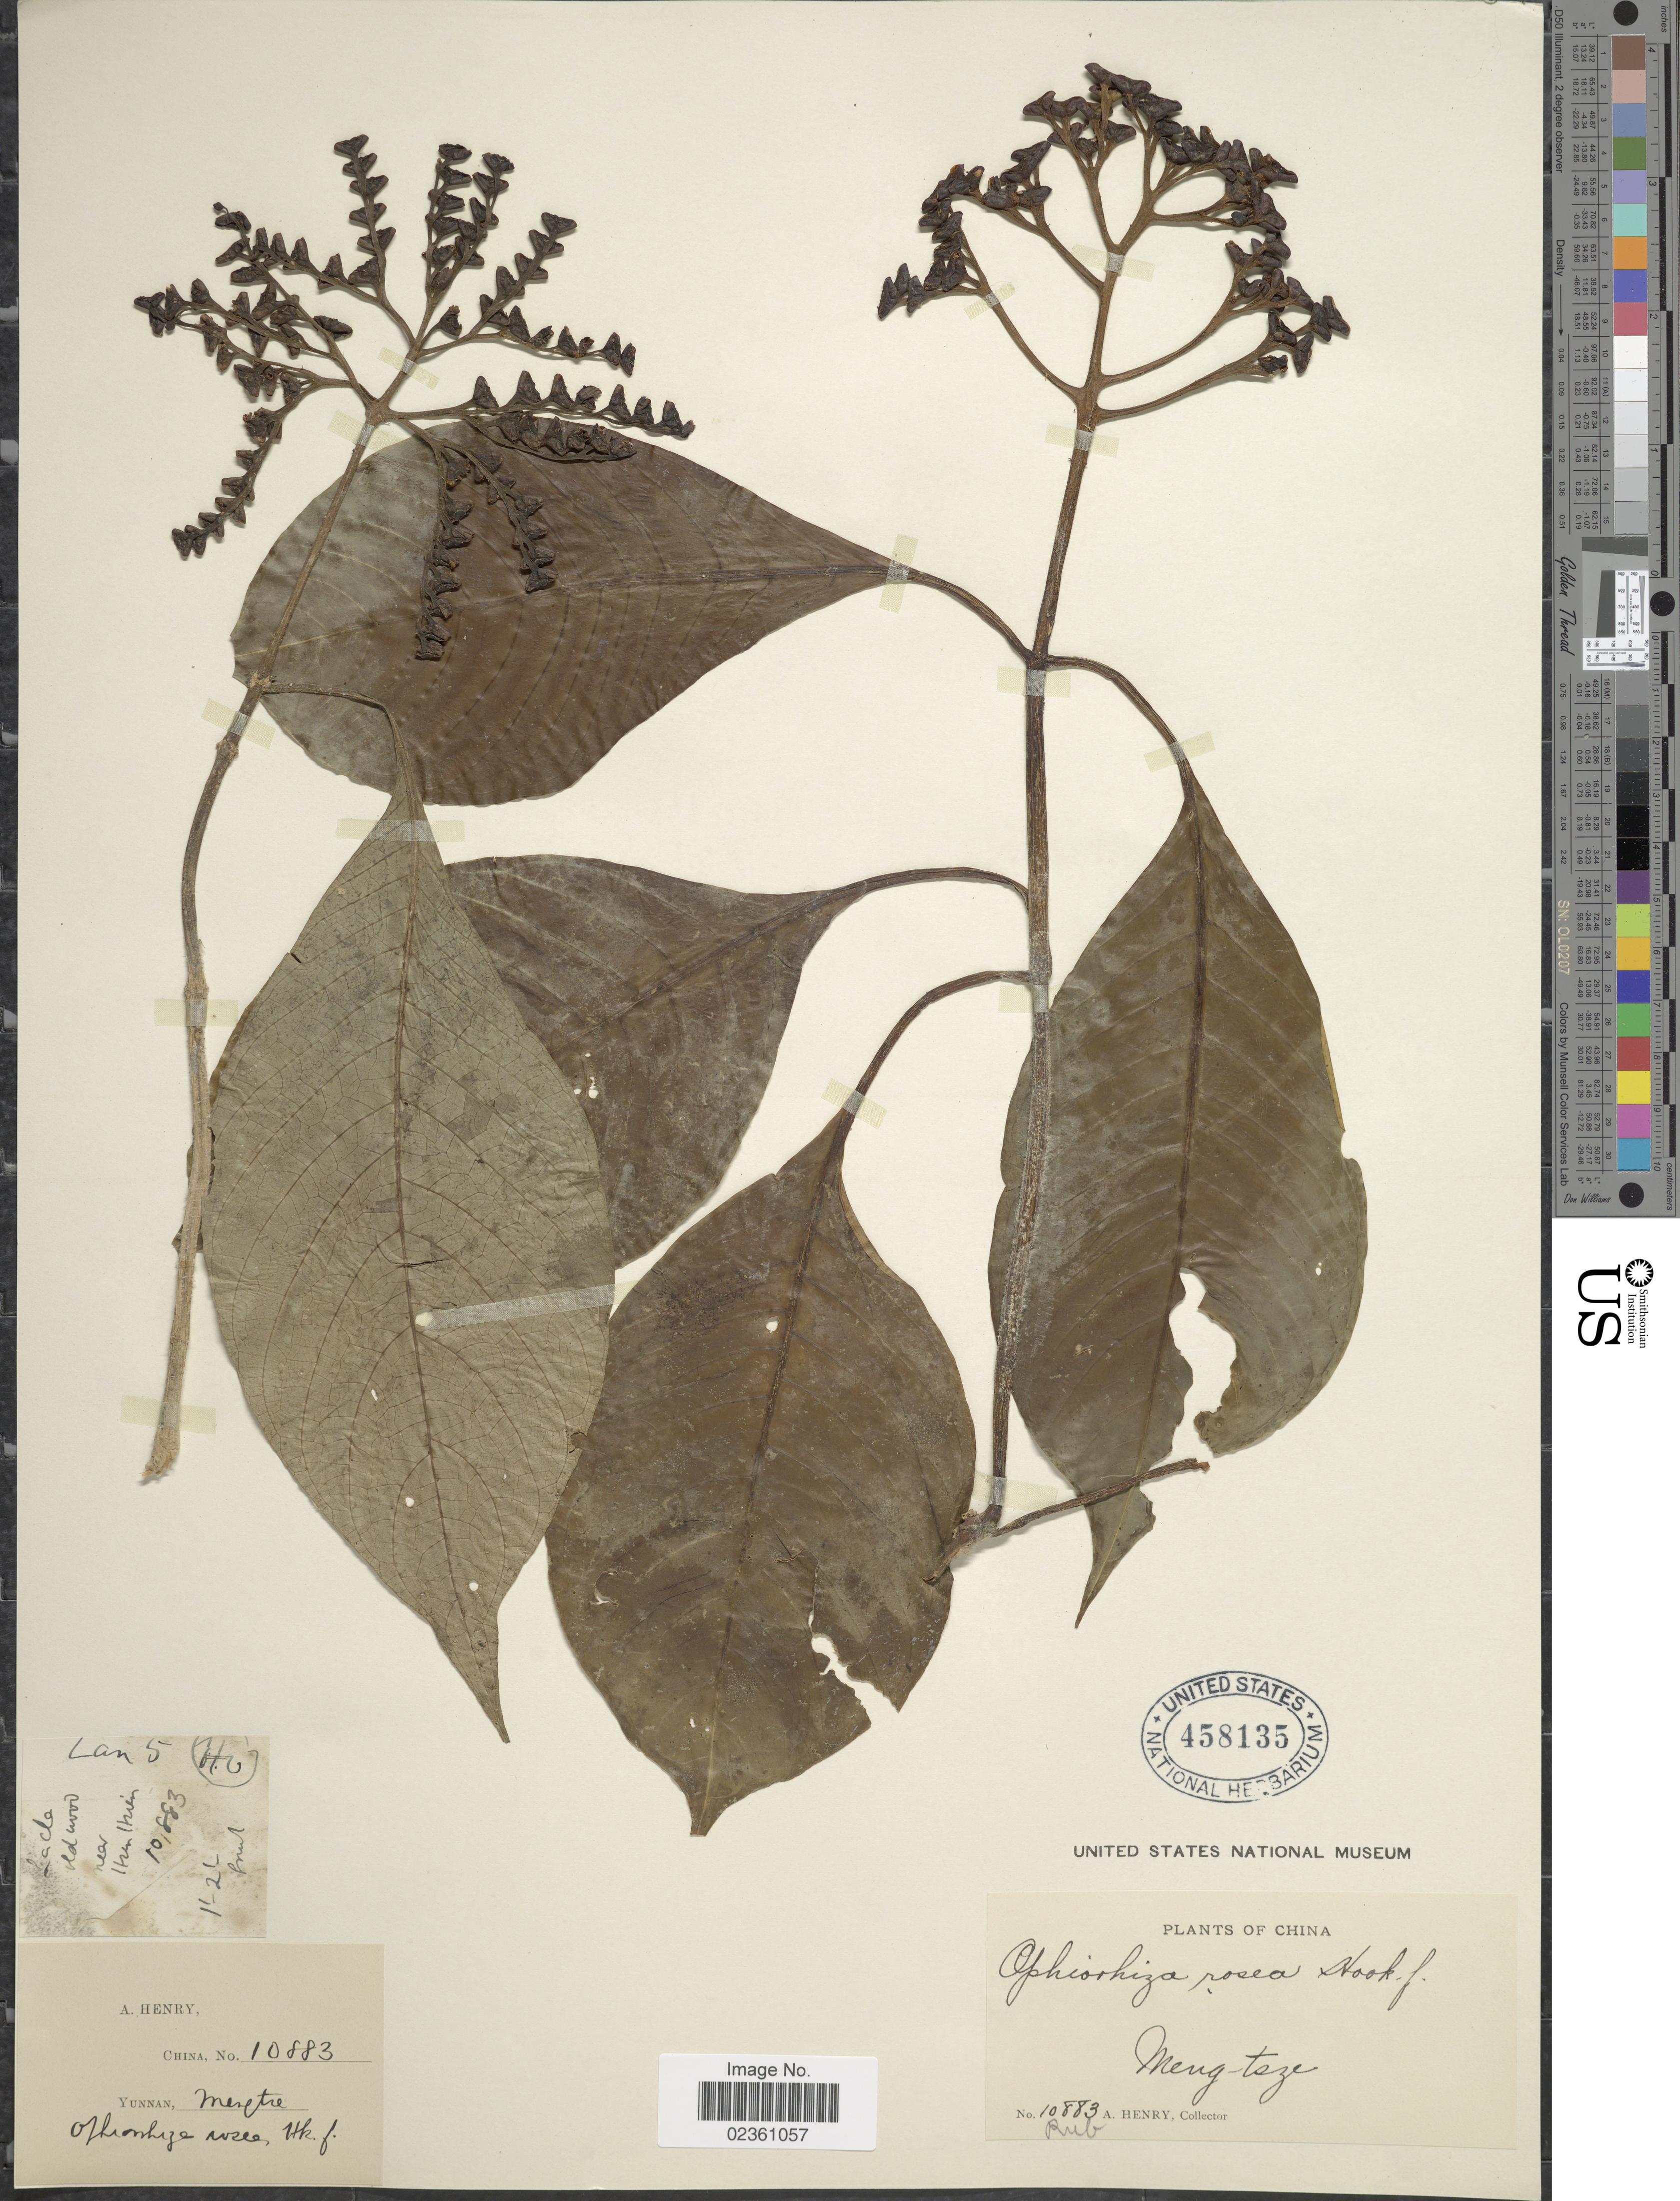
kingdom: Plantae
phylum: Tracheophyta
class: Magnoliopsida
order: Gentianales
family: Rubiaceae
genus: Ophiorrhiza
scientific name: Ophiorrhiza rosea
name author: Hook. f.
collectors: A. Henry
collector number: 10883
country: China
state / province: Yunnan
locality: Meng-tsze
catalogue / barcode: US 458135